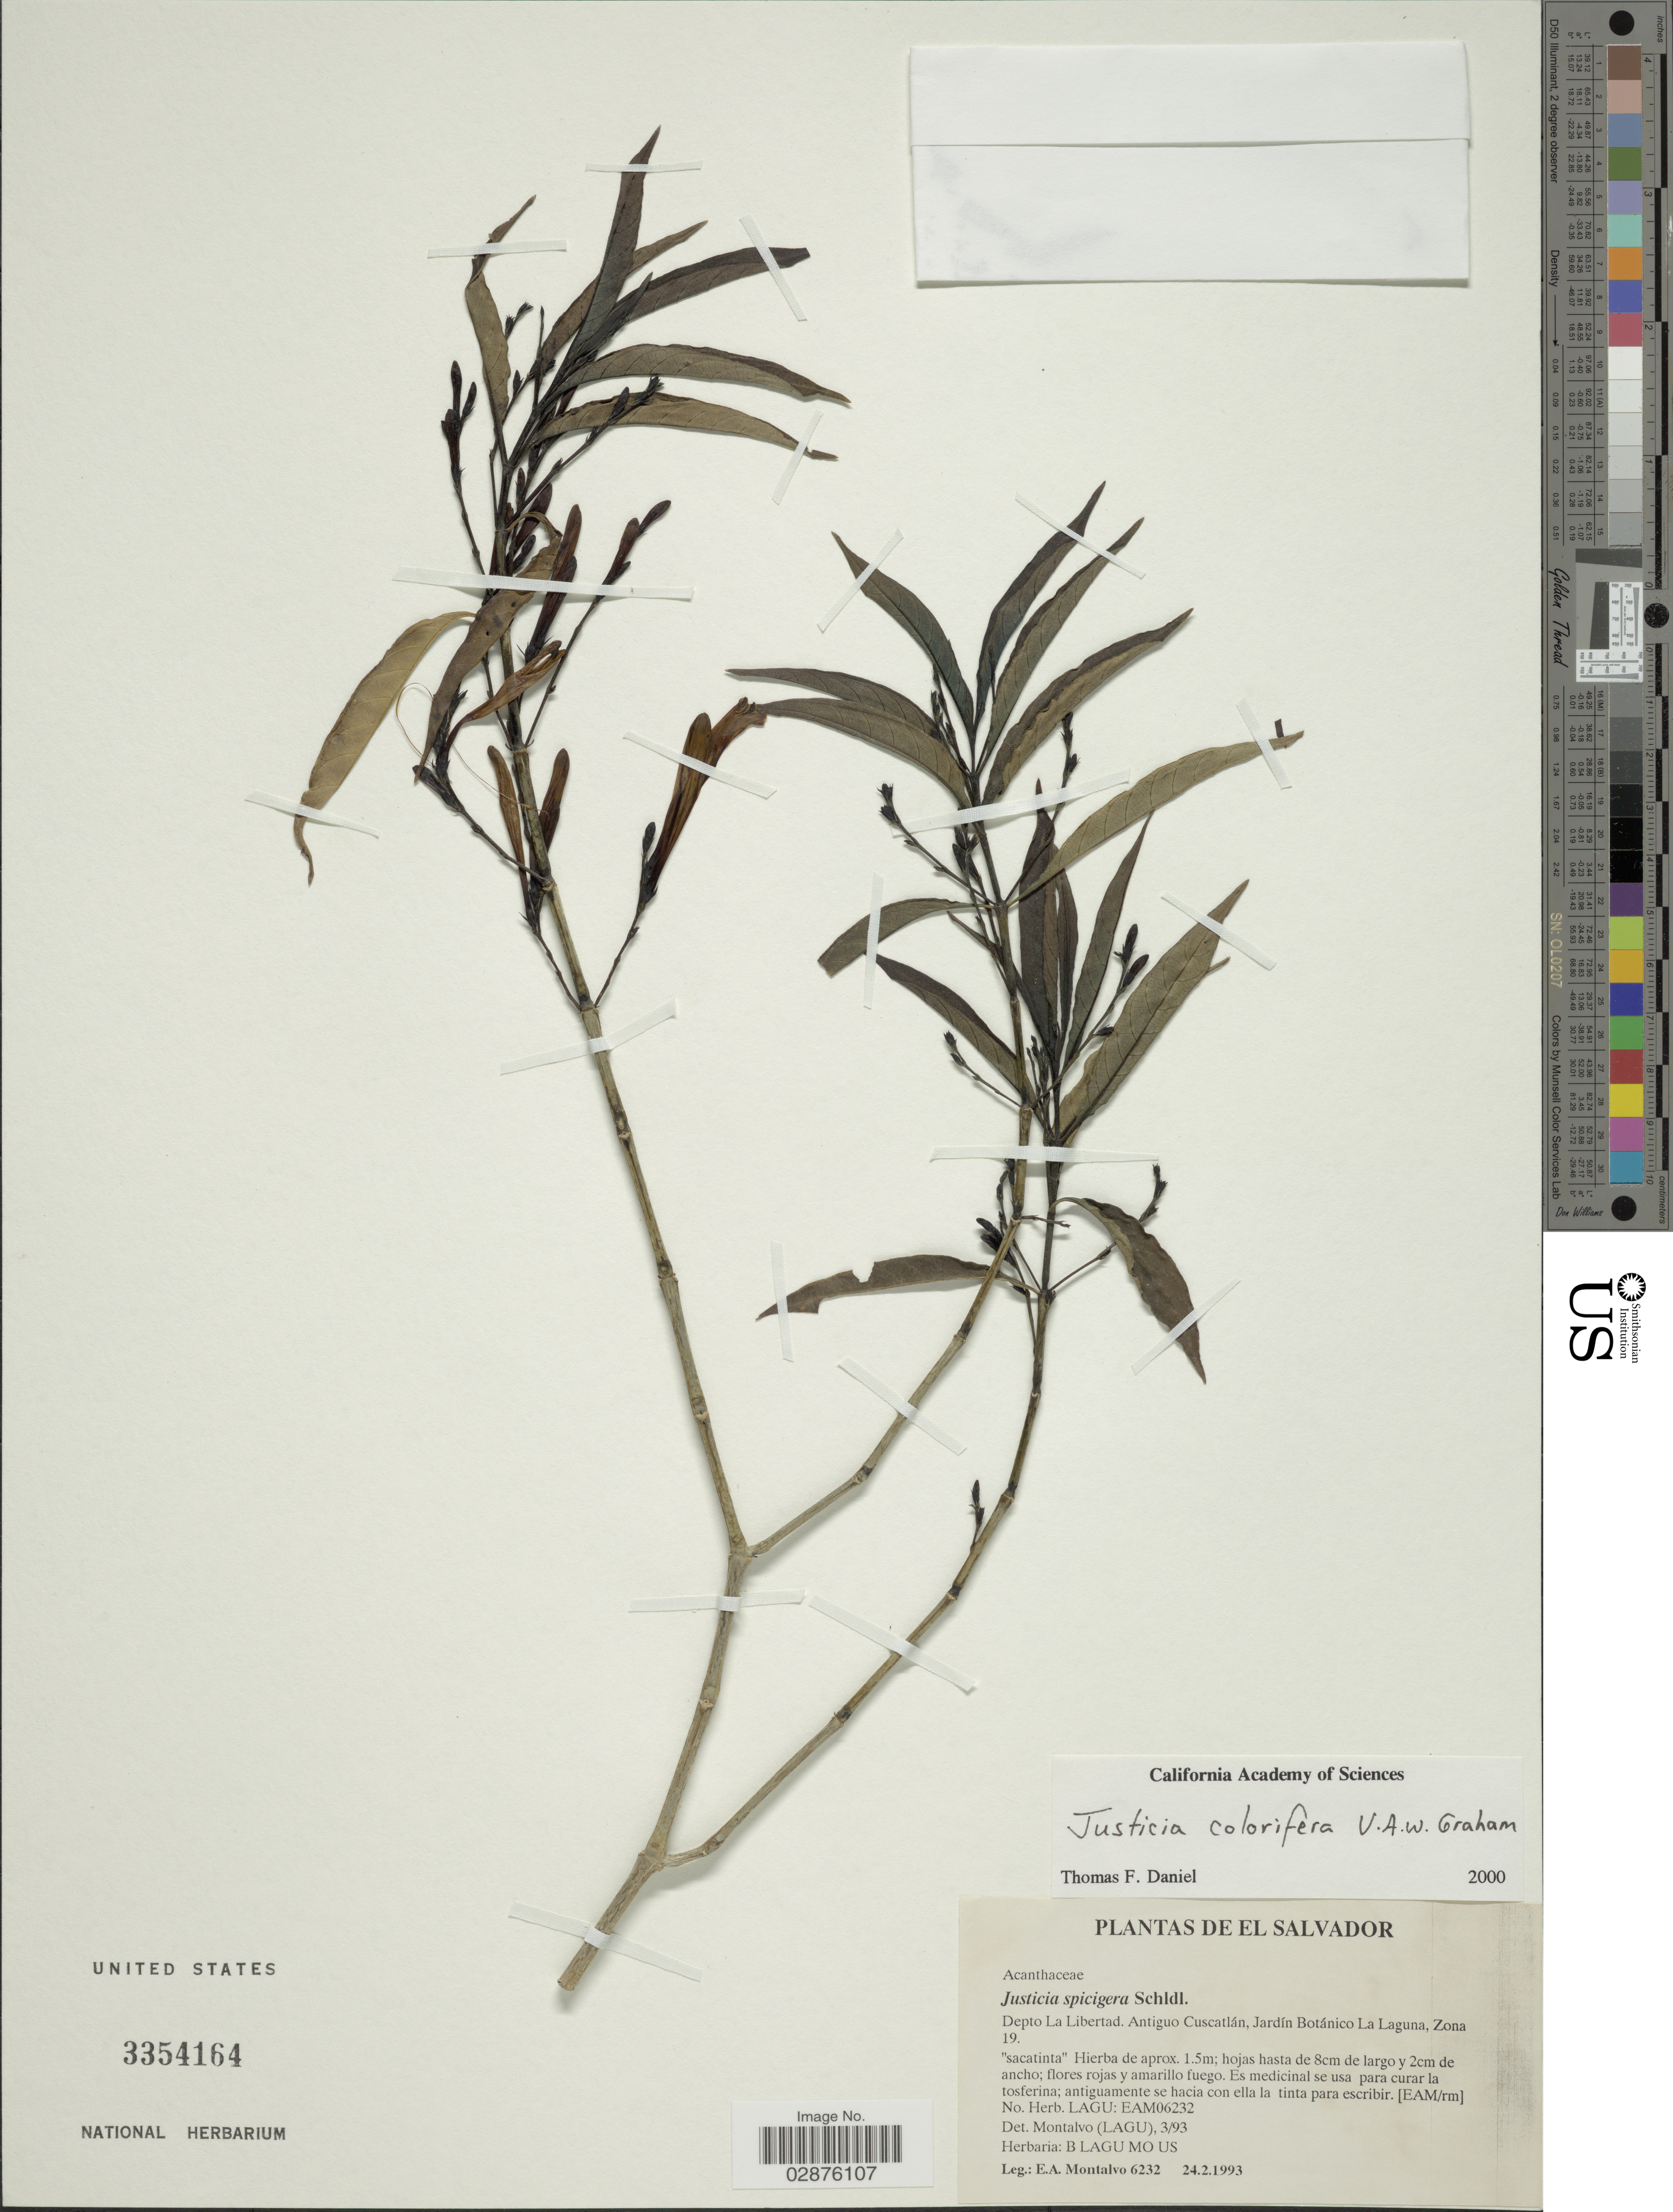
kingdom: Plantae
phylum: Tracheophyta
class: Magnoliopsida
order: Lamiales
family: Acanthaceae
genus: Justicia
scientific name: Justicia colorifera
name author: V.A.W. Graham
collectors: E. A. Montalvo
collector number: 6232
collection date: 1993-02-24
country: El Salvador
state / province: La Libertad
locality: Depto La Libertad, Antiguo Cuscatlán, Jardín Botánico La Laguna, Zona 19.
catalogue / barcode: US 3354164